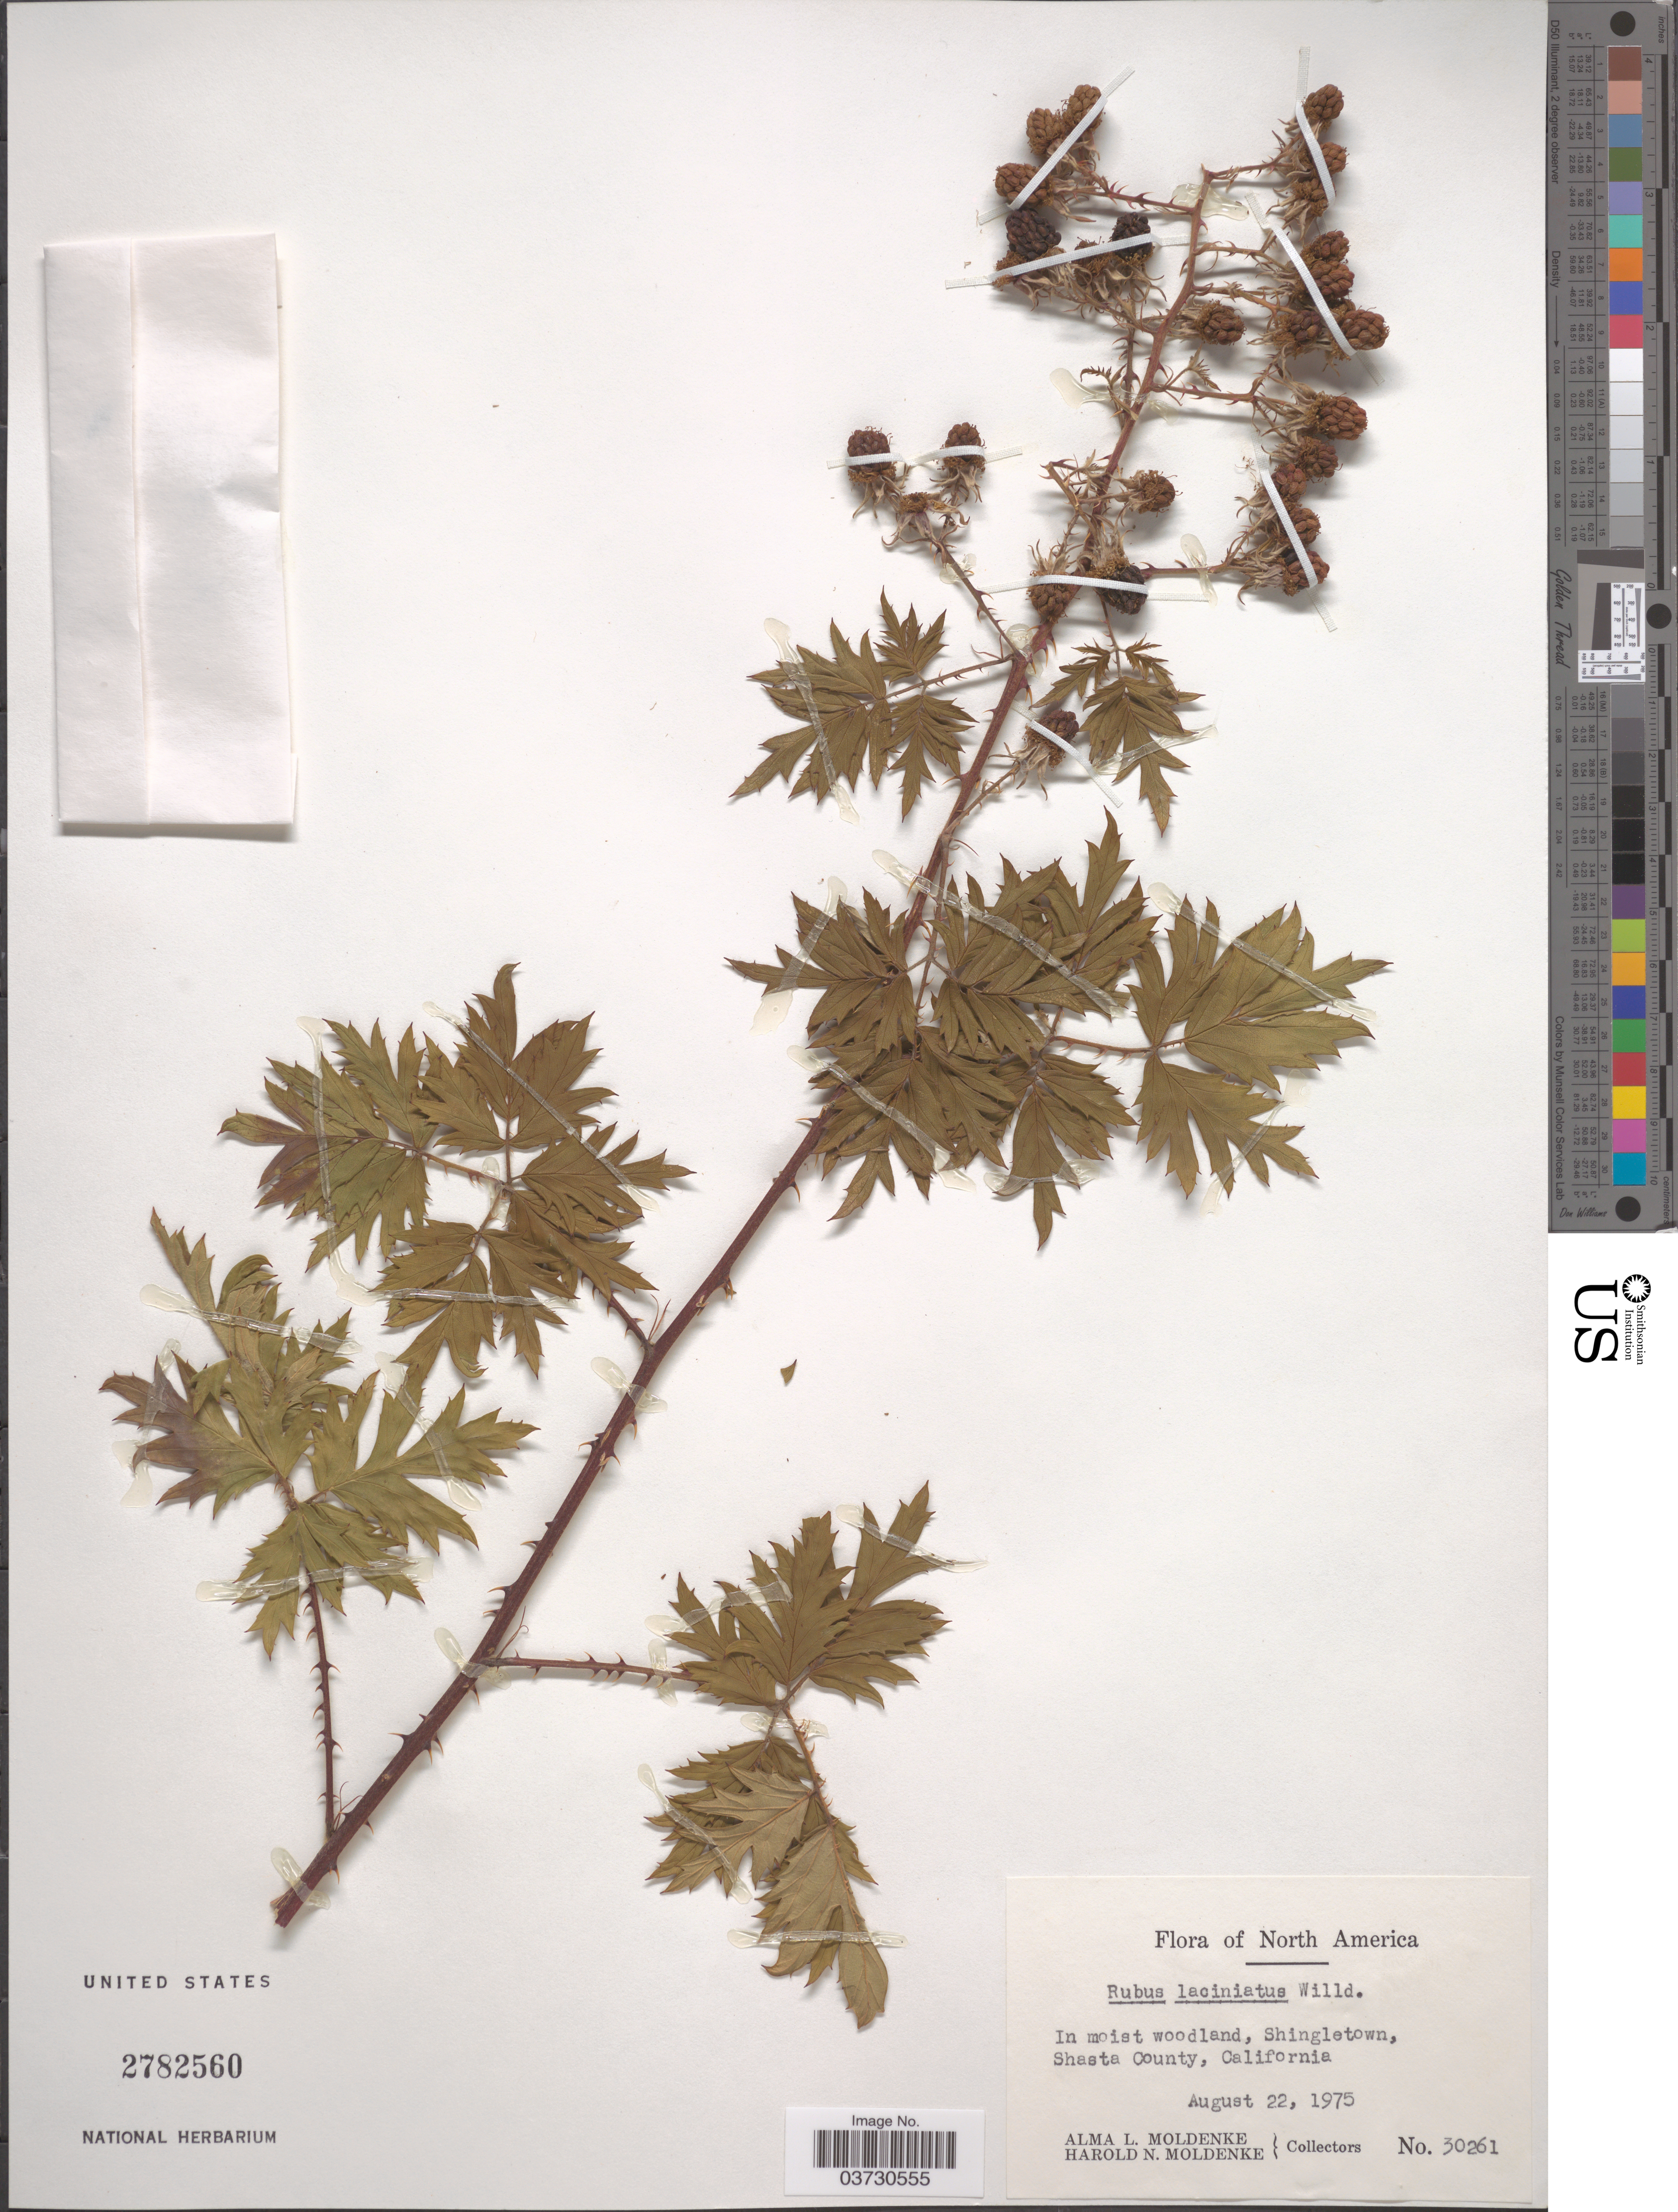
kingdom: Plantae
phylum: Tracheophyta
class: Magnoliopsida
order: Rosales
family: Rosaceae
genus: Rubus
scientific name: Rubus laciniatus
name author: Willd.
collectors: A. L. Moldenke & H. N. Moldenke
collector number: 30261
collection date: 1975-08-22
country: United States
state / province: California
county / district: Shasta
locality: In moist woodland, Shingletown, Shasta County.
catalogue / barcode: US 2782560